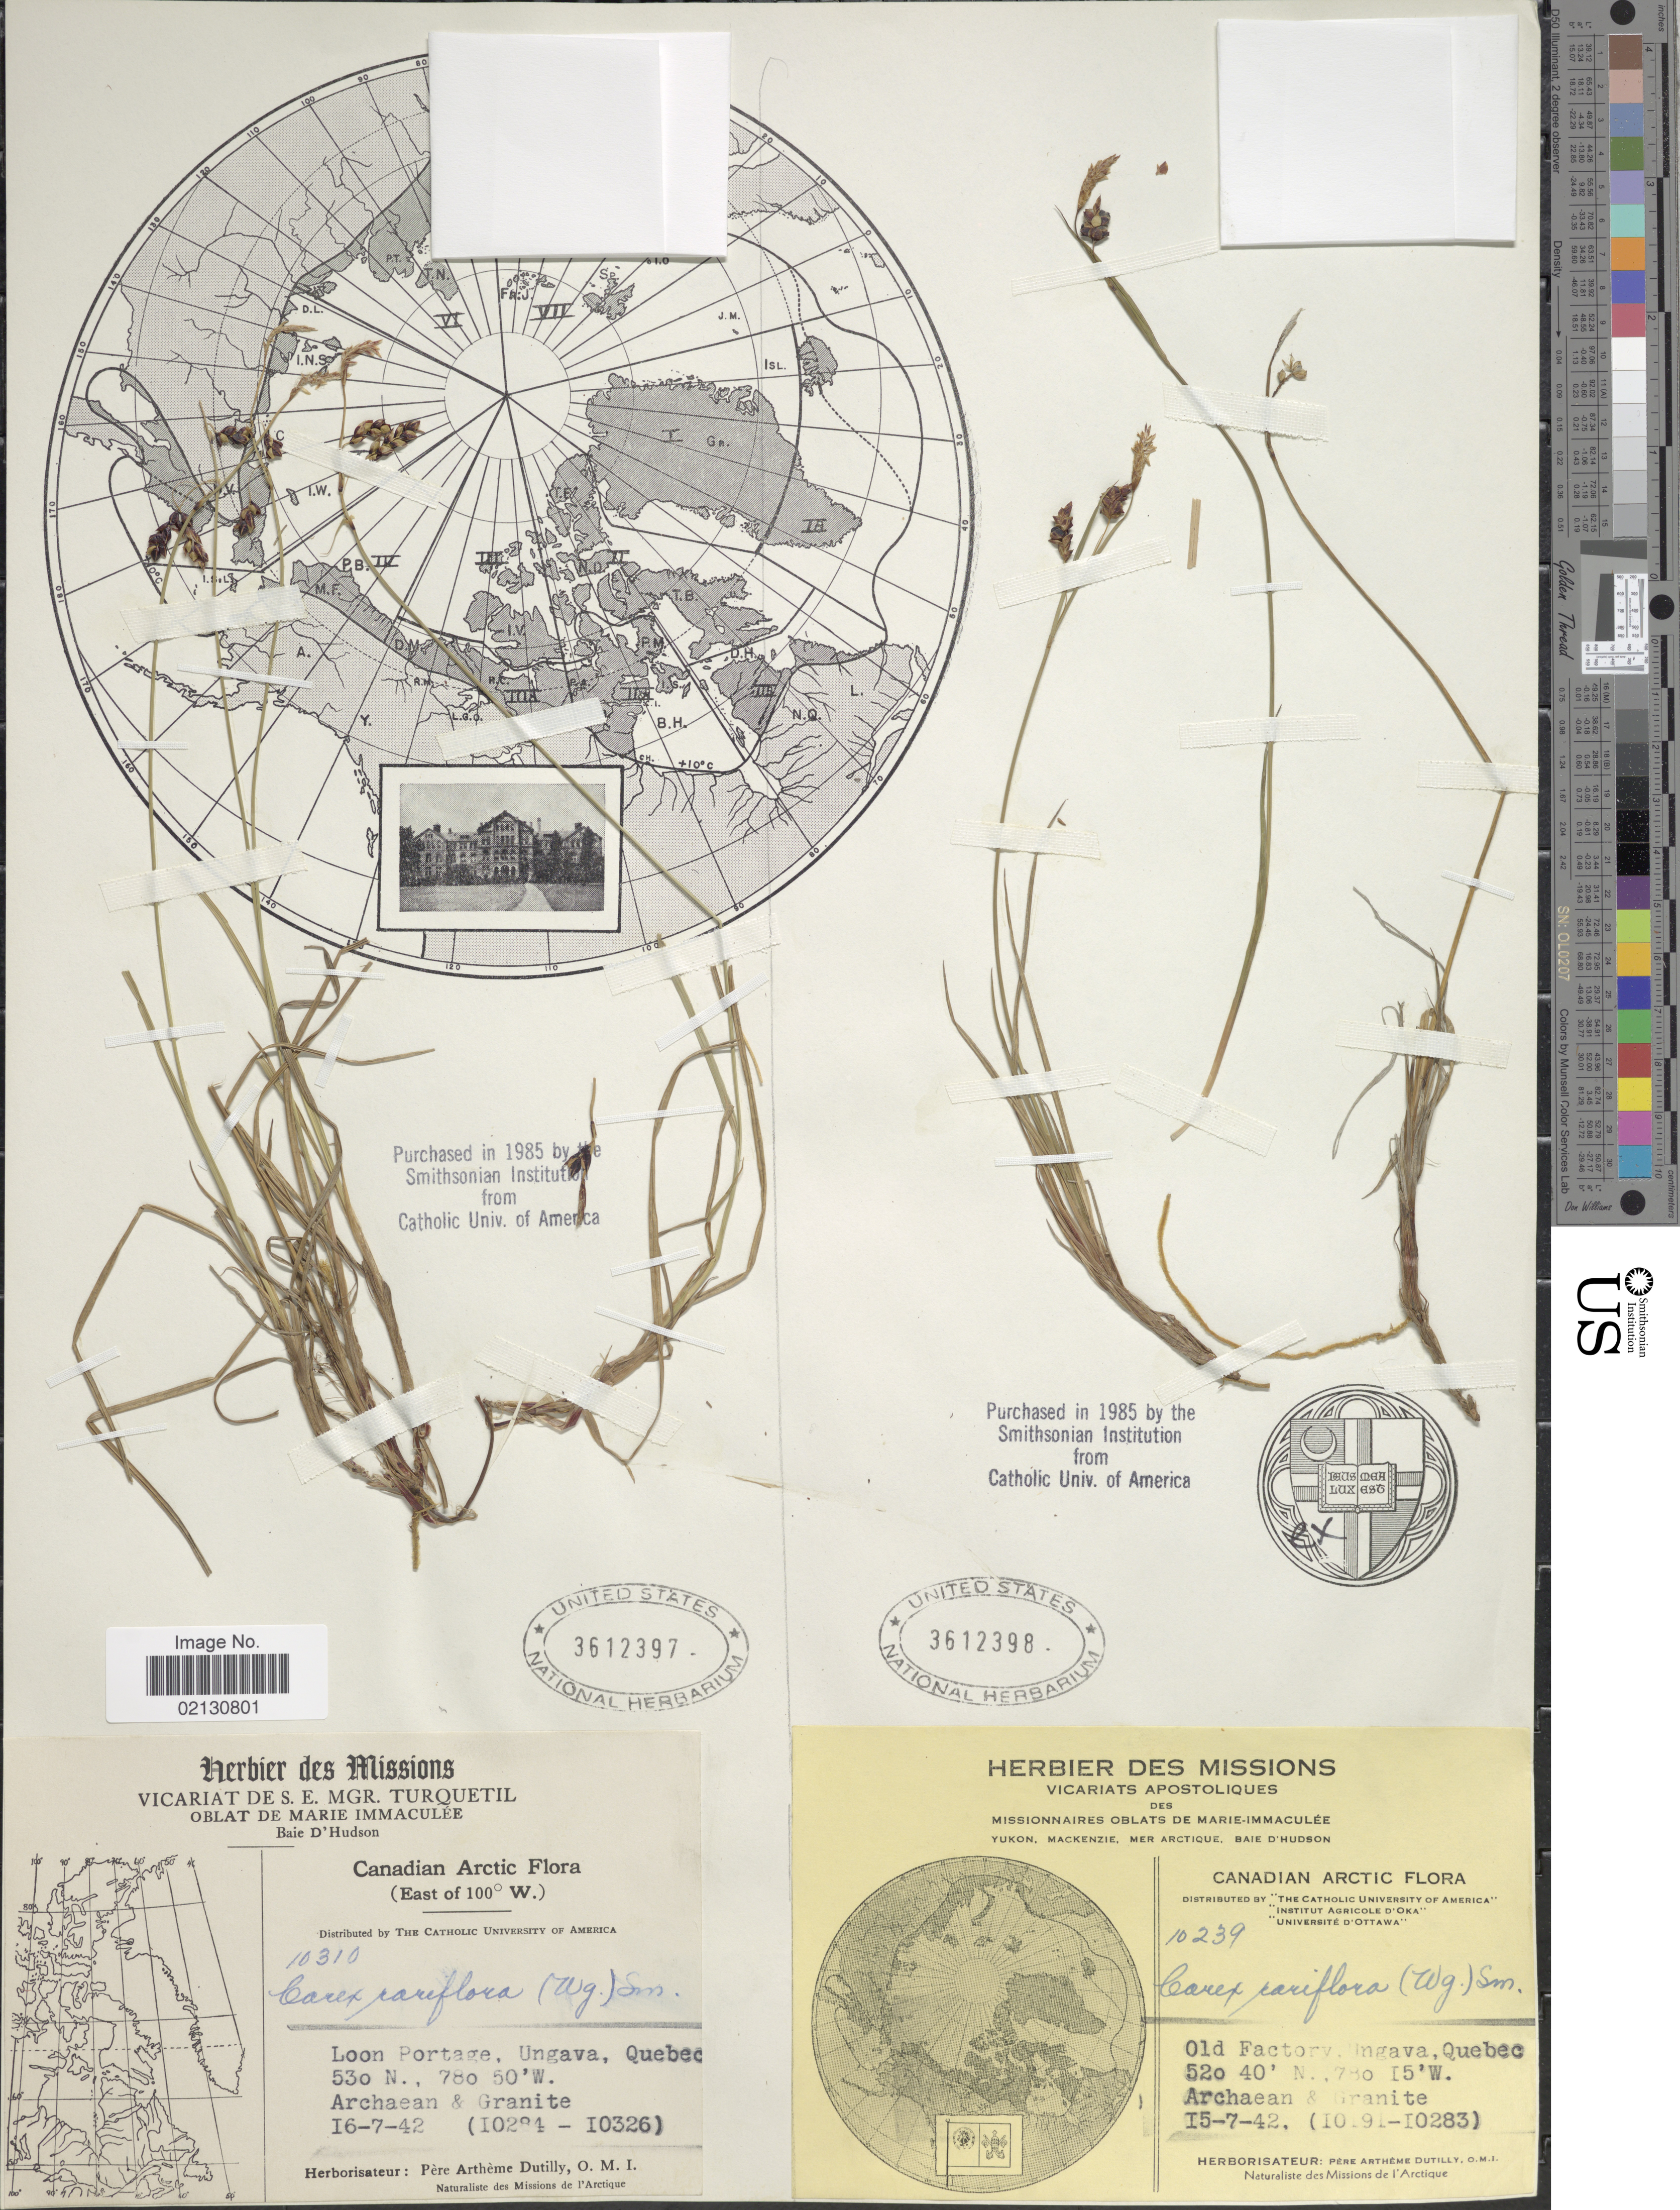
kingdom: Plantae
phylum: Tracheophyta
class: Liliopsida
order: Poales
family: Cyperaceae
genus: Carex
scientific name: Carex rariflora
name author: (Wahlenb.) Sm.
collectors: A. Dutilly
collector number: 10239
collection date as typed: Transcribed d/m/y: 15/7/42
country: Canada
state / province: Quebec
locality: Canadian Arctic. Old Factory, Ungava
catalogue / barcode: US 3612398